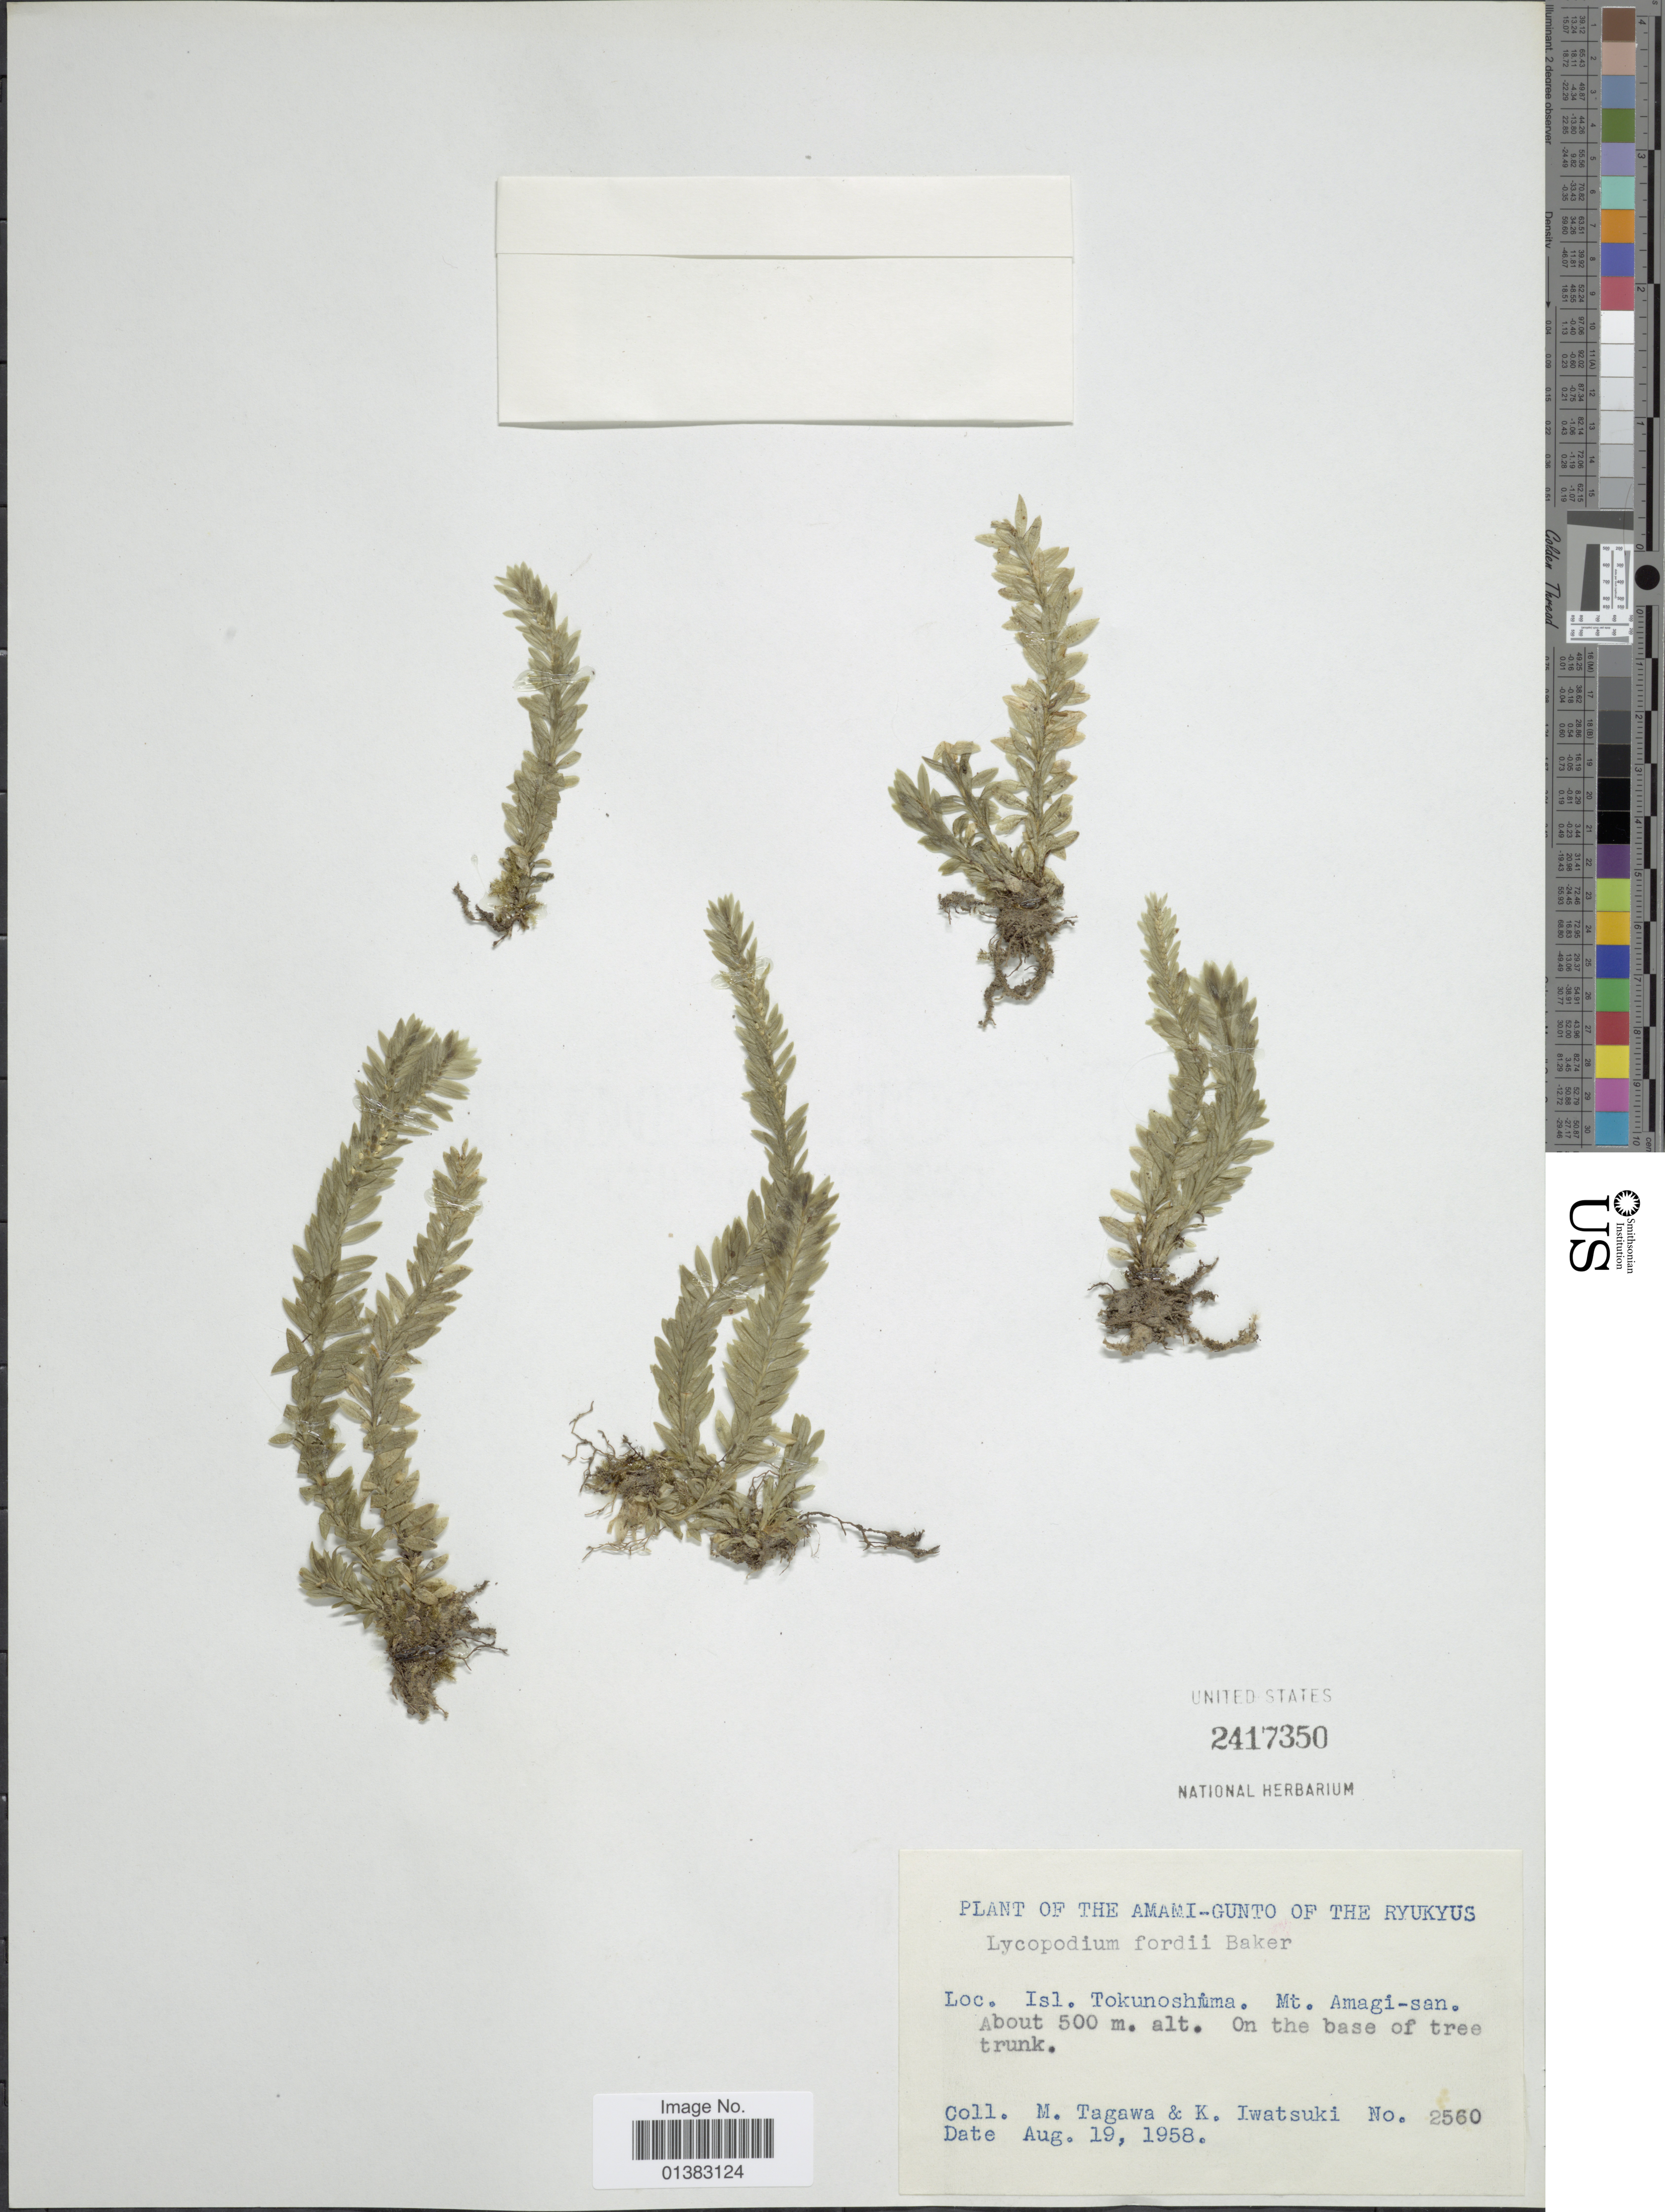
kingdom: Plantae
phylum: Tracheophyta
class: Lycopodiopsida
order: Lycopodiales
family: Lycopodiaceae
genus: Phlegmariurus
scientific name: Phlegmariurus fordii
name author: (Baker) Ching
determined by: Field, A. R.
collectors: M. Tagawa & K. Iwatsuki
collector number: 2560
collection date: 1958-08-19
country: Japan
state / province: Okinawa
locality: Amami-Gunto of The Ryukyus. Isl. of Tokunoshima. Mt. Amagi-san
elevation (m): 500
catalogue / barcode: US 2417350